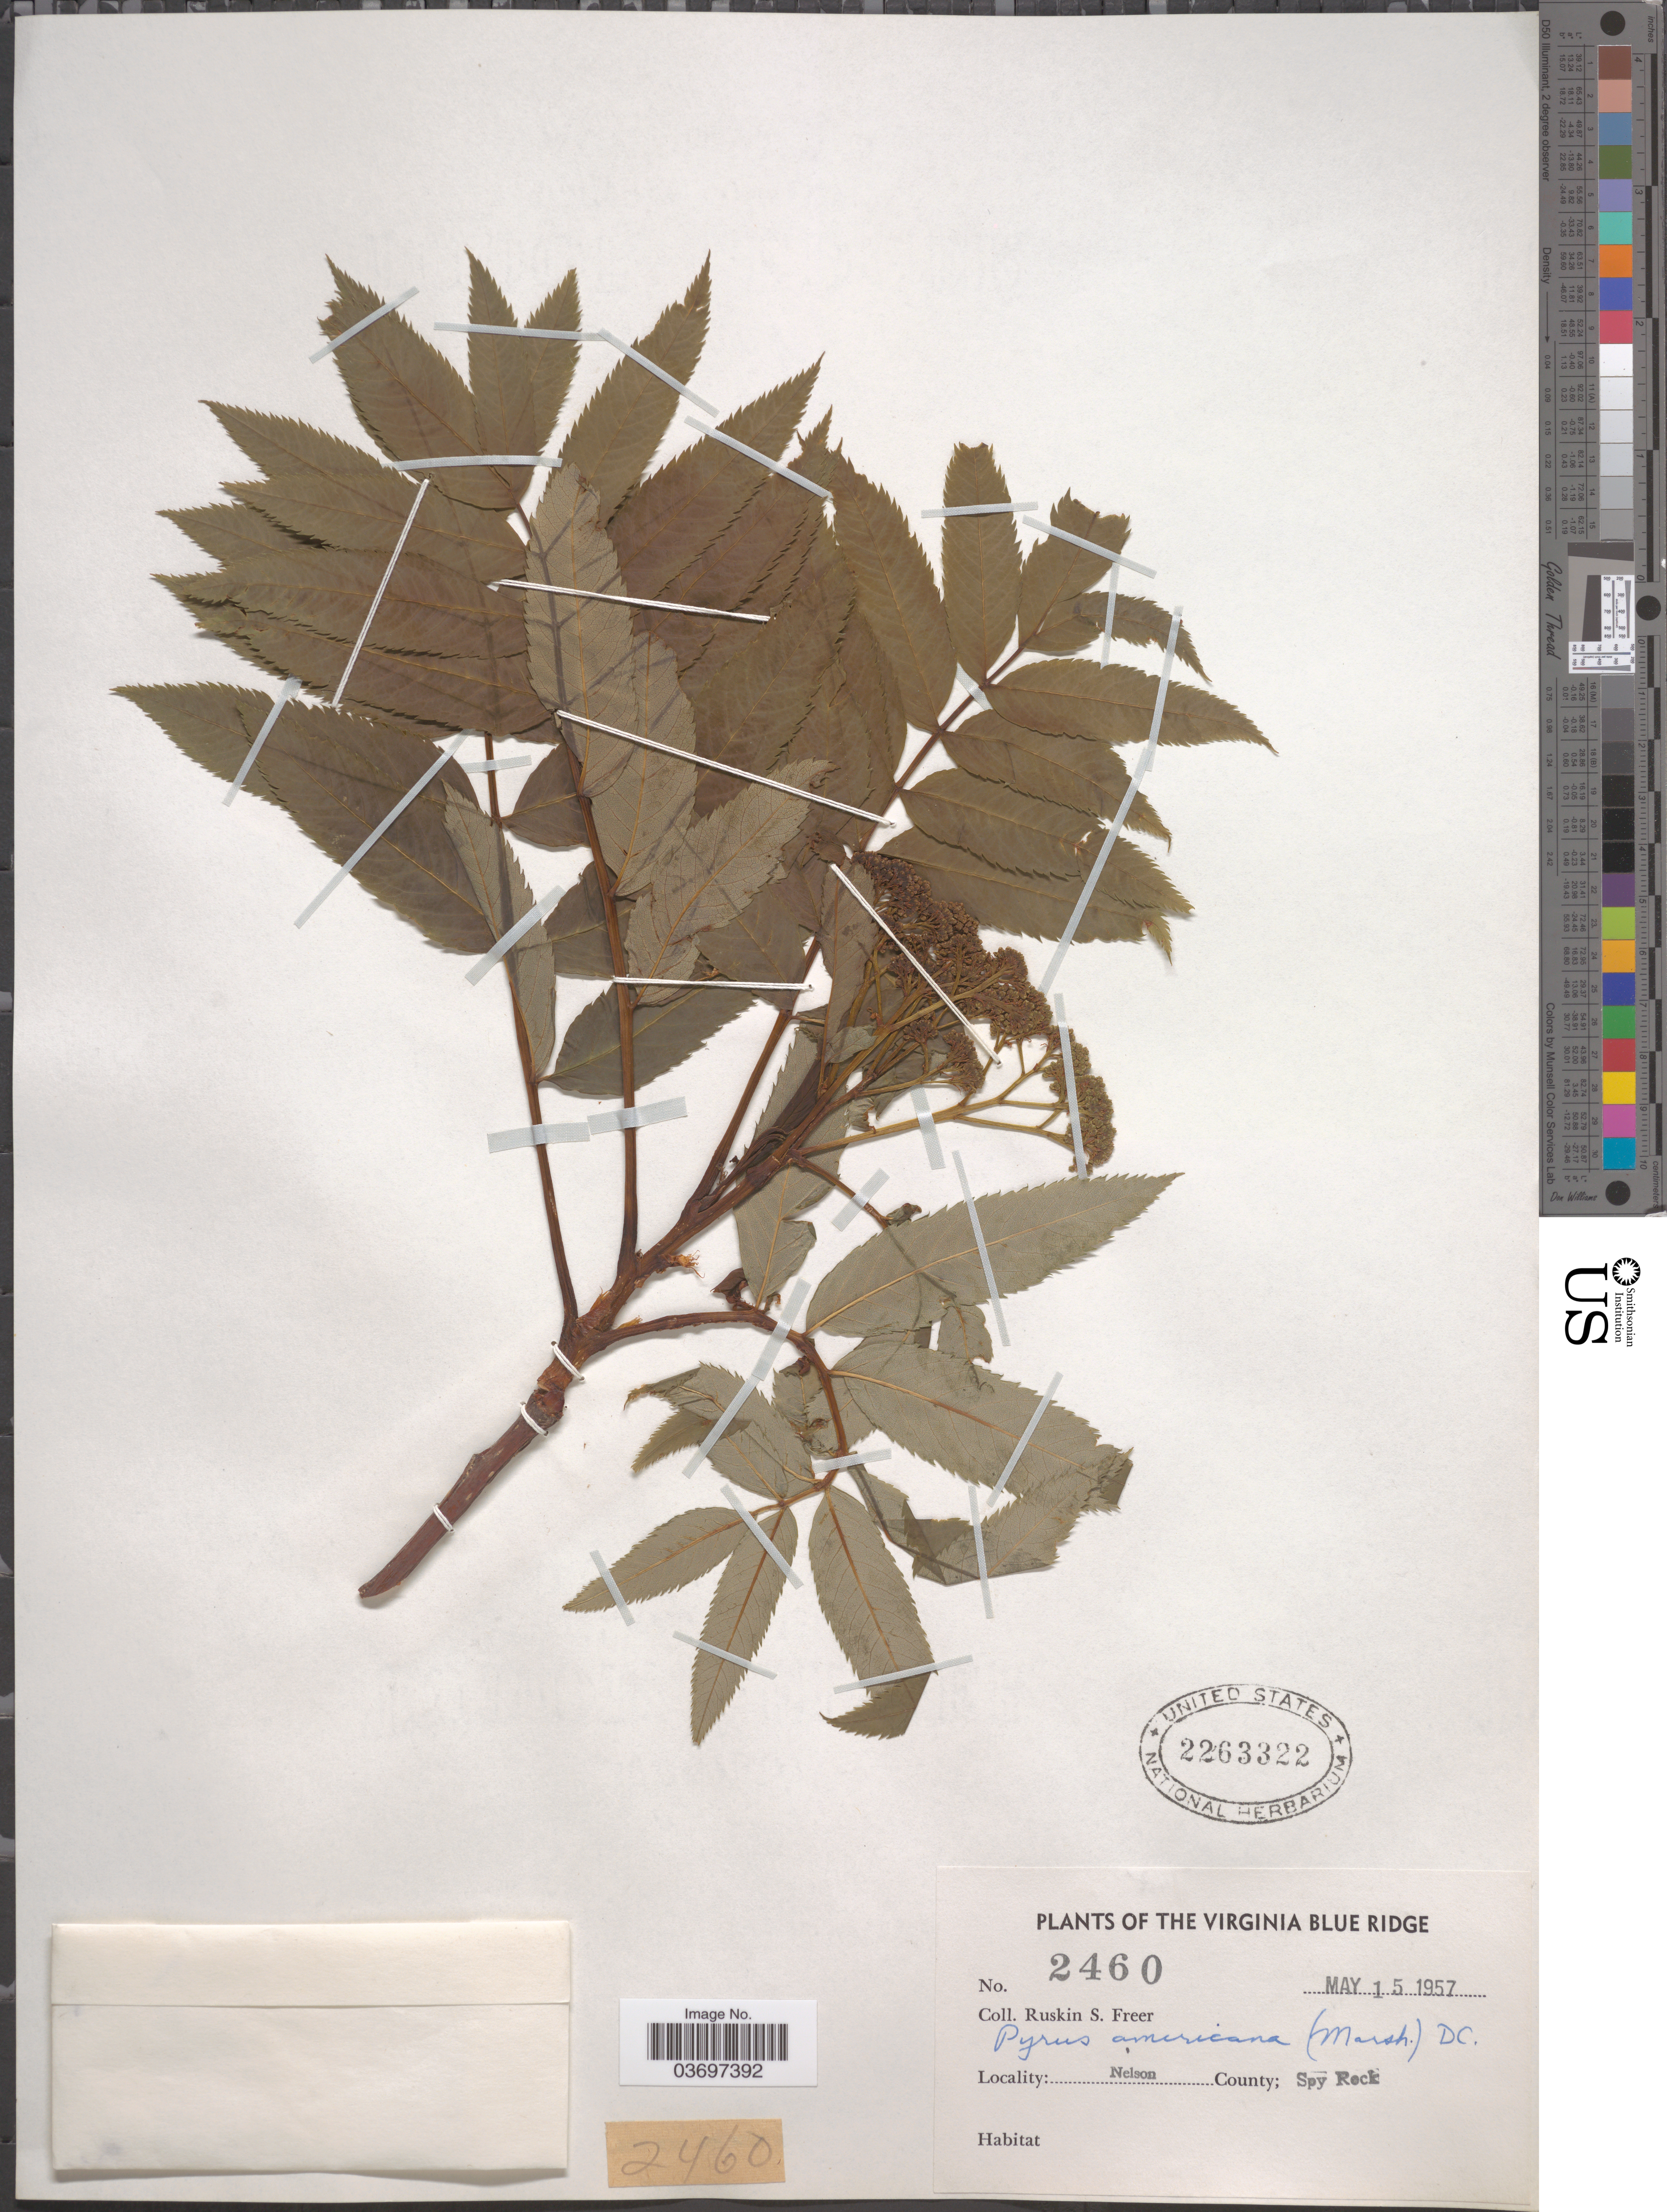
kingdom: Plantae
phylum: Tracheophyta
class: Magnoliopsida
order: Rosales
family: Rosaceae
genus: Sorbus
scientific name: Sorbus americana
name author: Marshall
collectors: R. Freer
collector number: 2460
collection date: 1957-05-15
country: United States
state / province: Virginia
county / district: Nelson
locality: The Virginia Blue Ridge. Nelson County; Spy Rock.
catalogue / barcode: US 2263322